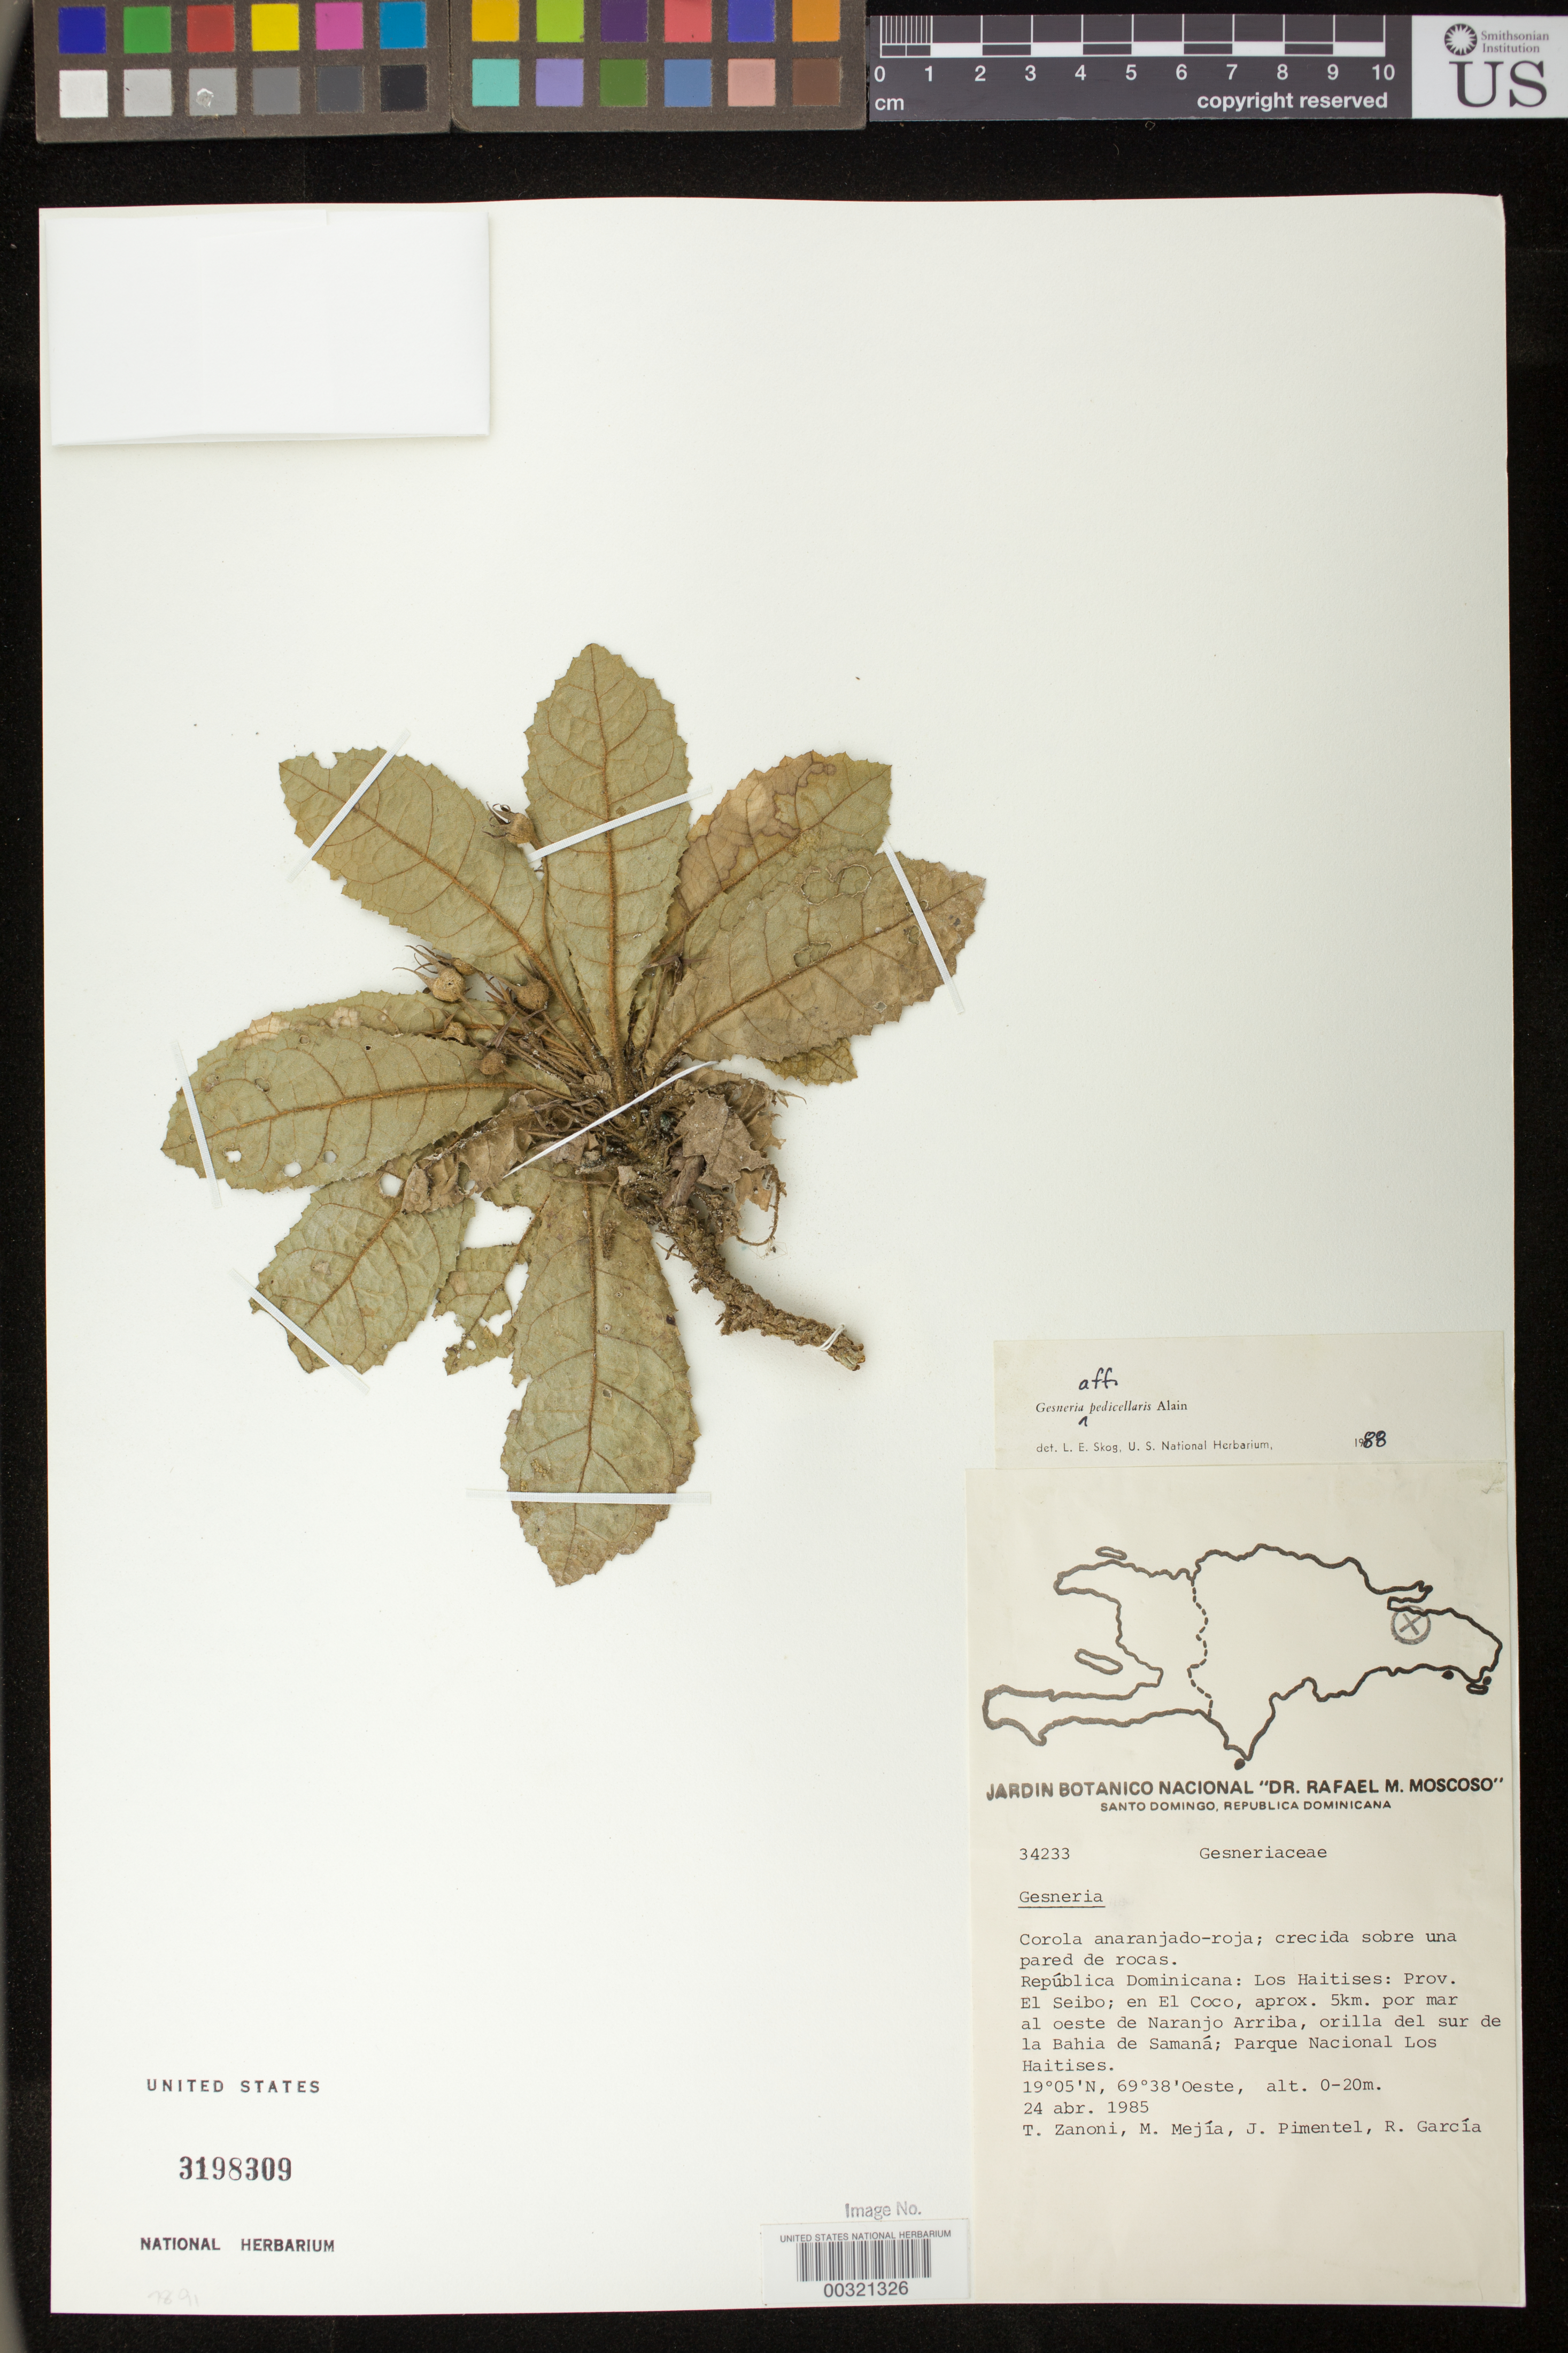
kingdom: Plantae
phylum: Tracheophyta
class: Magnoliopsida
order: Lamiales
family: Gesneriaceae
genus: Gesneria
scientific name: Gesneria pedicellaris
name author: Alain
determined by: Skog, Laurence E.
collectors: T. A. Zanoni, M. Mejia, J. Pimentel & R. García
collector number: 34233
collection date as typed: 24 Apr 1985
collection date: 1985-04-24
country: Dominican Republic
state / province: El Seibo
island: Hispaniola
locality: Los Haitises: en El Coco, aprox. 5 km por mar al W de Naranjo Arriba, orilla del sur de la Bahia de Samaná, Parque Nacional Los Haitises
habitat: Crecida sobre una pared de rocas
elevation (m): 0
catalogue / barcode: US 3198309